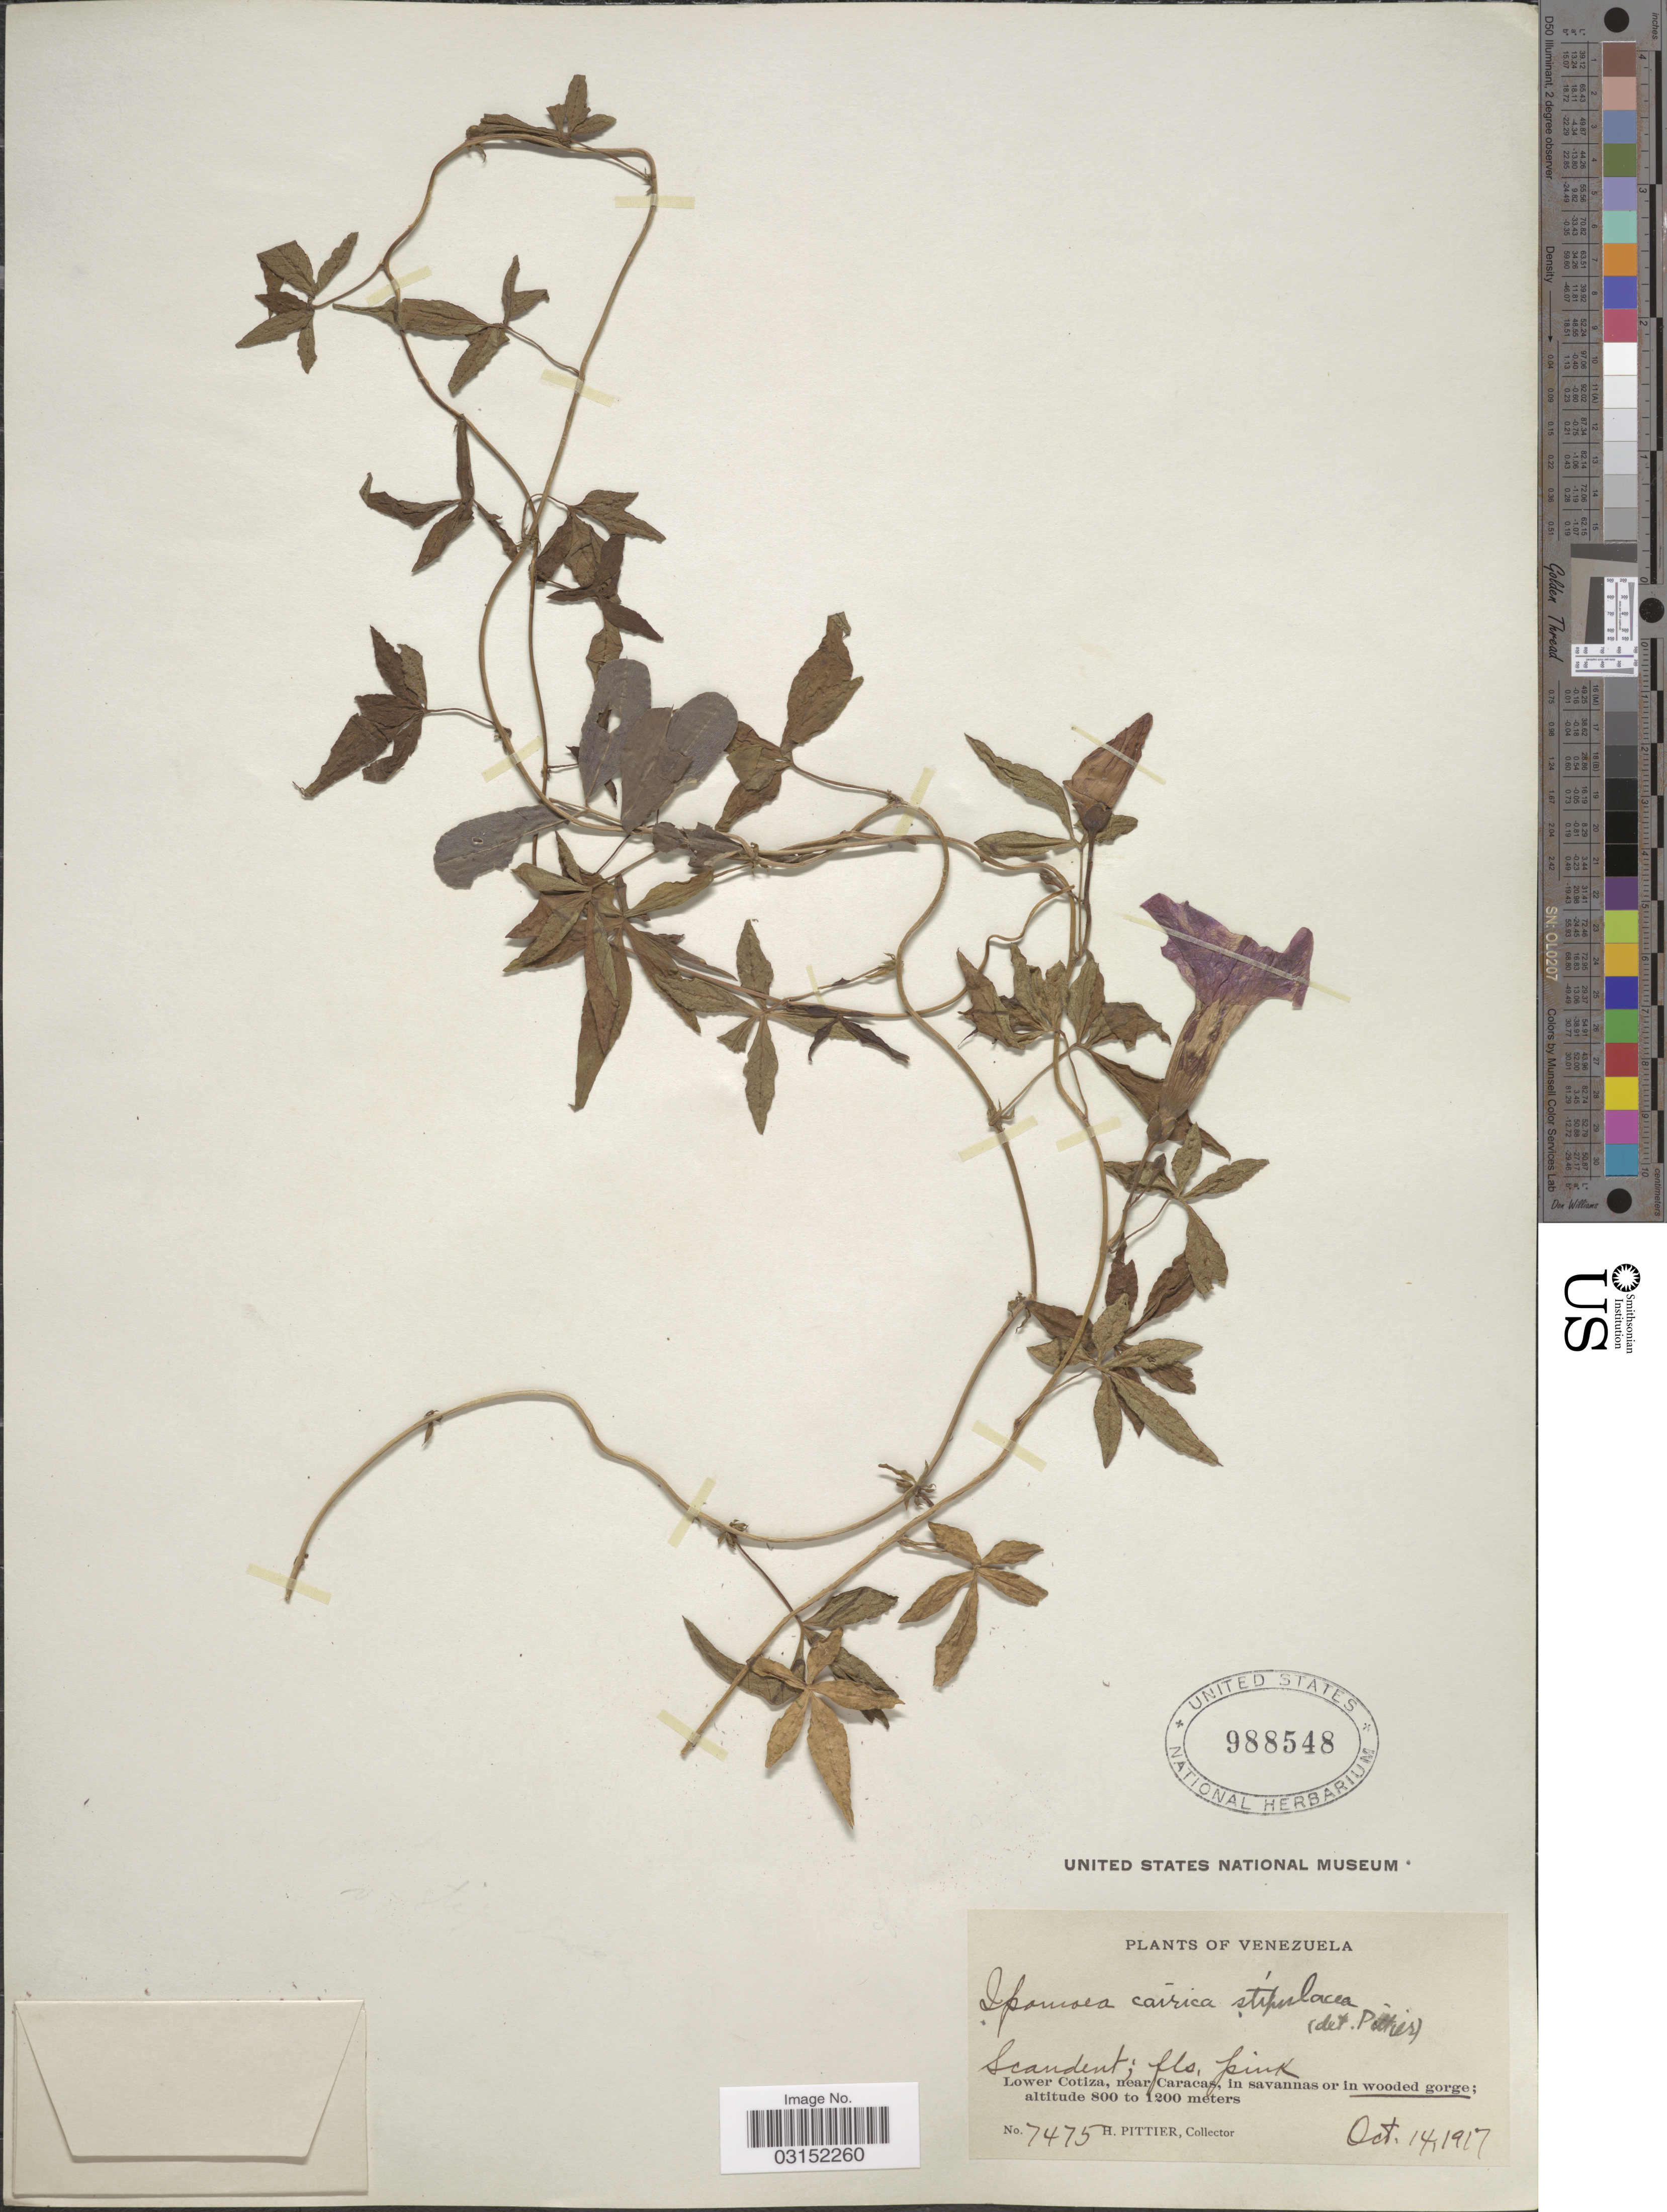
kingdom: Plantae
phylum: Tracheophyta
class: Magnoliopsida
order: Solanales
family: Convolvulaceae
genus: Ipomoea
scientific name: Ipomoea cairica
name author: (L.) Sweet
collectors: H. F. Pittier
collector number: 7475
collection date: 1917-10-14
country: Venezuela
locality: Lower Cotiza, near Caracas, in savannas or in wooded gorge.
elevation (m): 800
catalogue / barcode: US 988548